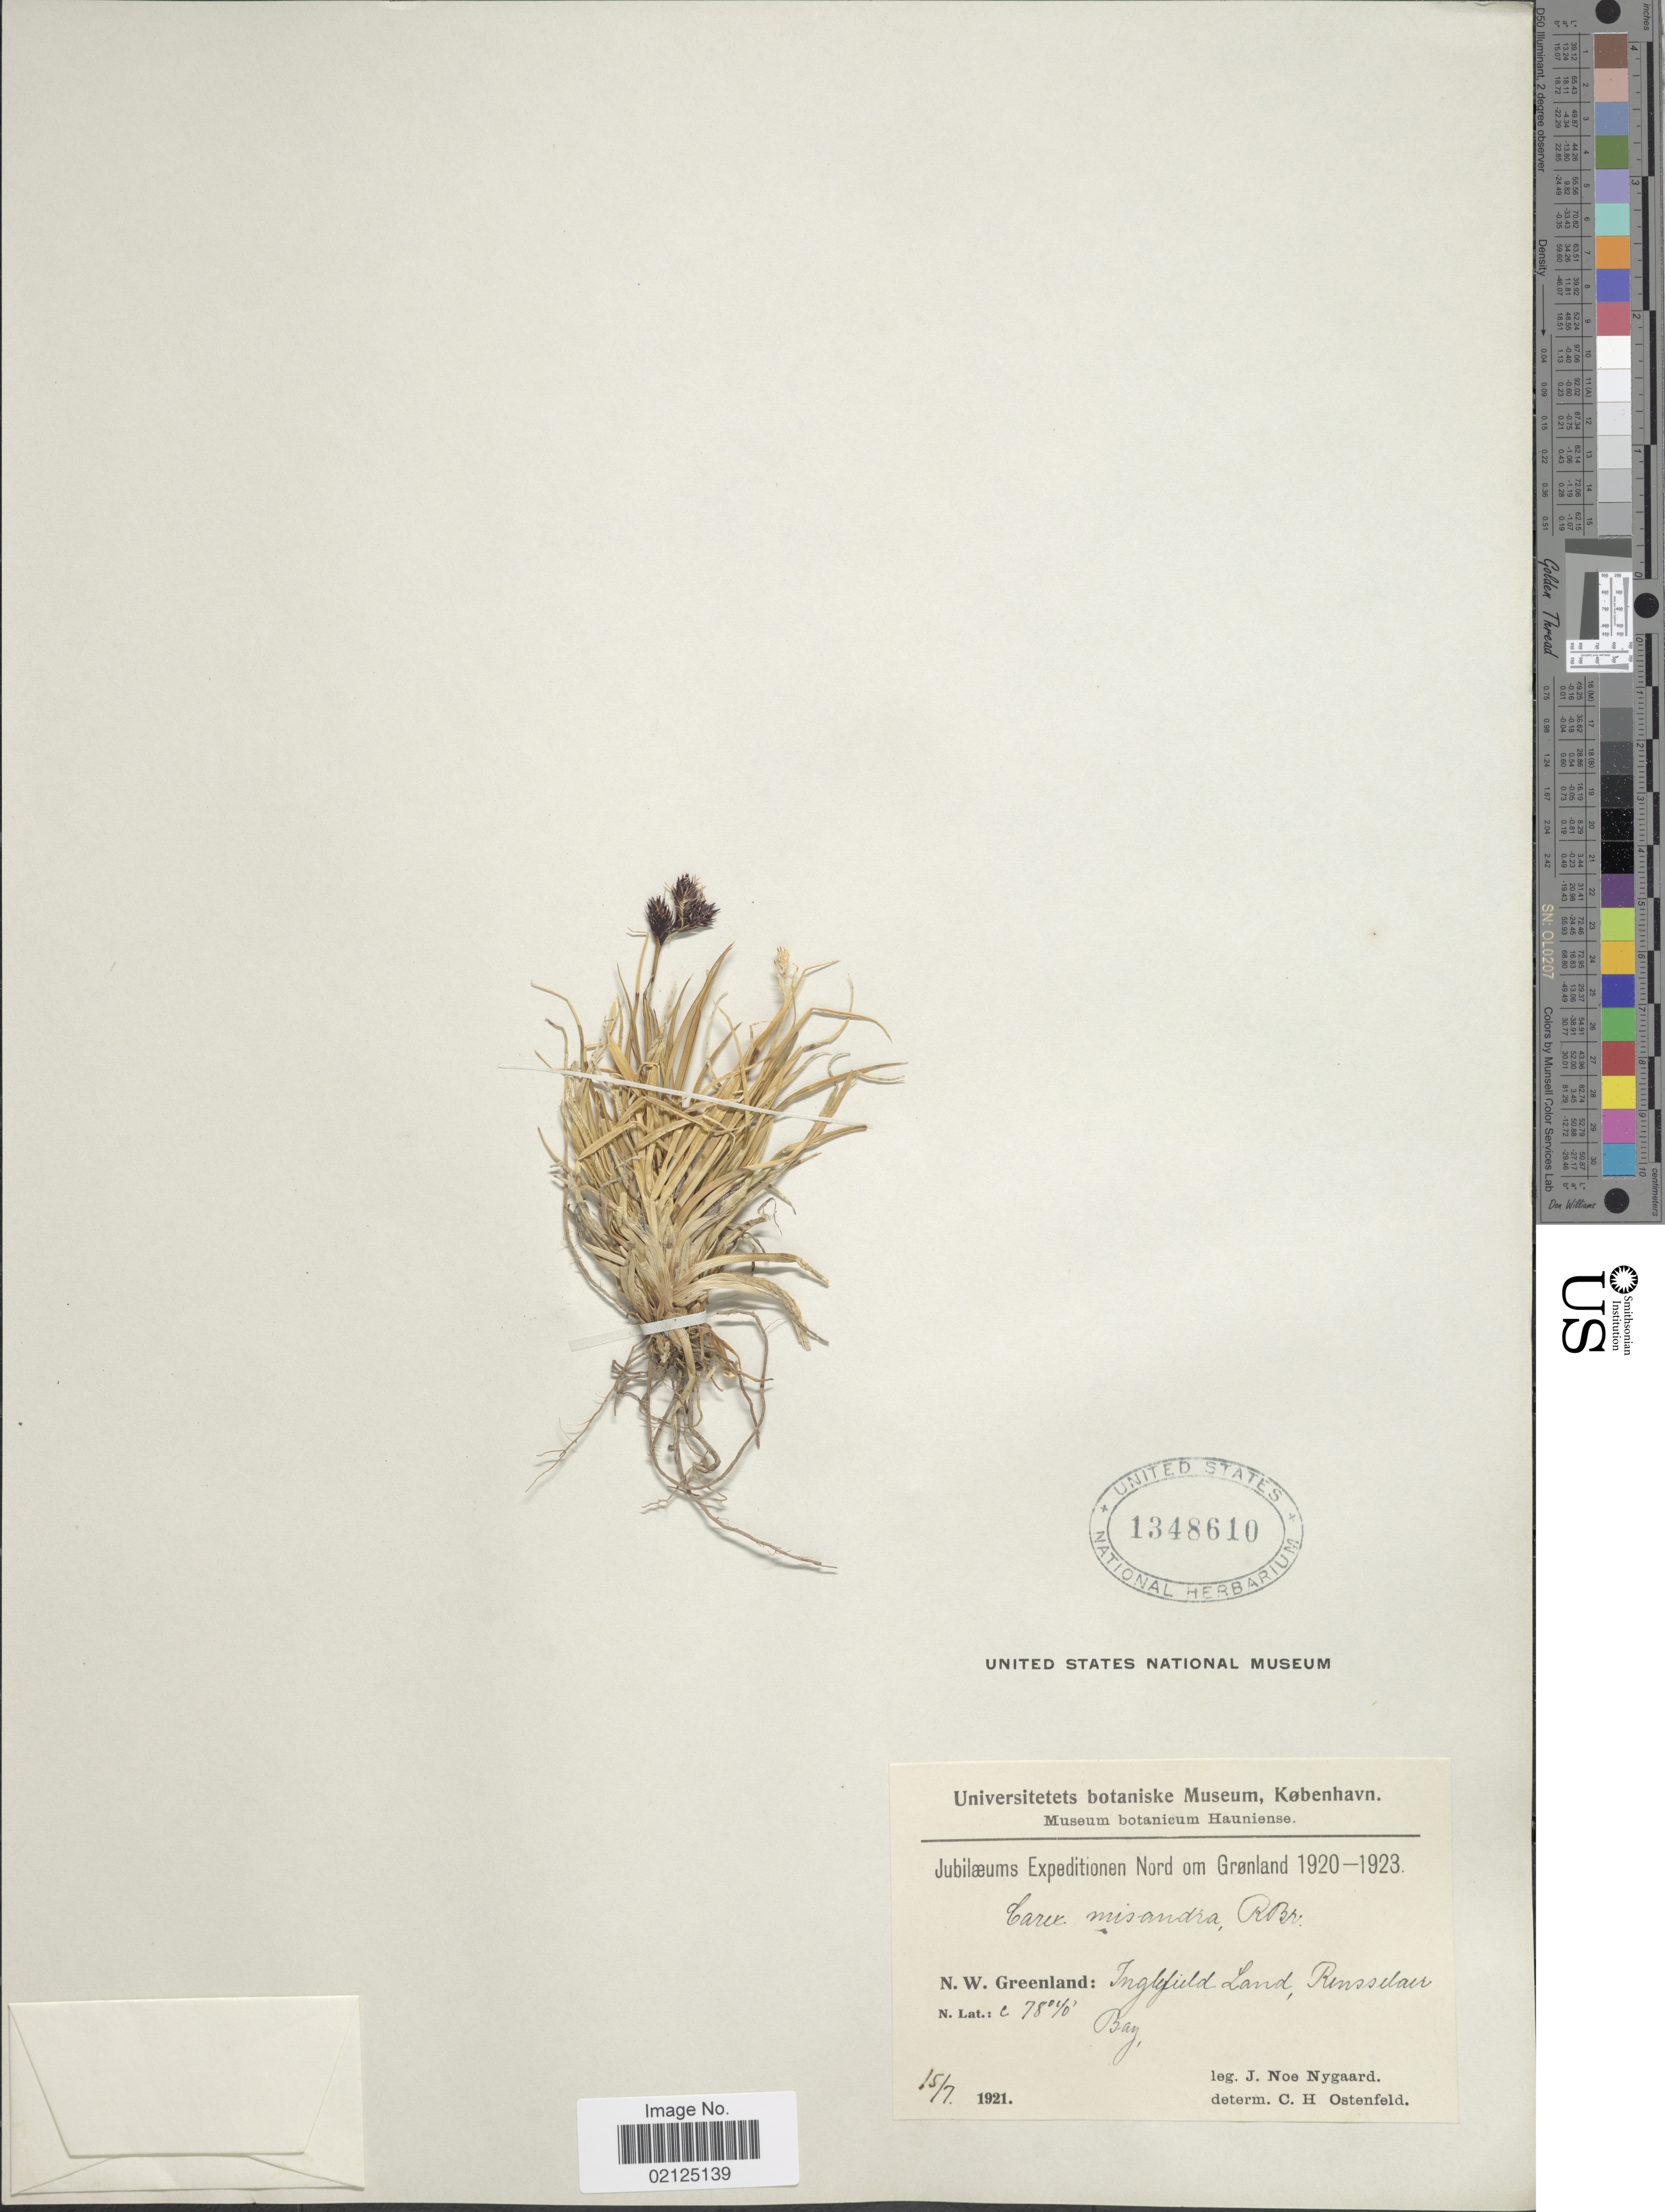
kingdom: Plantae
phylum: Tracheophyta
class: Liliopsida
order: Poales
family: Cyperaceae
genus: Carex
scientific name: Carex fuliginosa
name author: Schkuhr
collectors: J. Nygaard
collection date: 1921-07-15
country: Greenland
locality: Nord om Grønland, N.W. Greenland: Inglefield Land, Rensselaer, Bay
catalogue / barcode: US 1348610